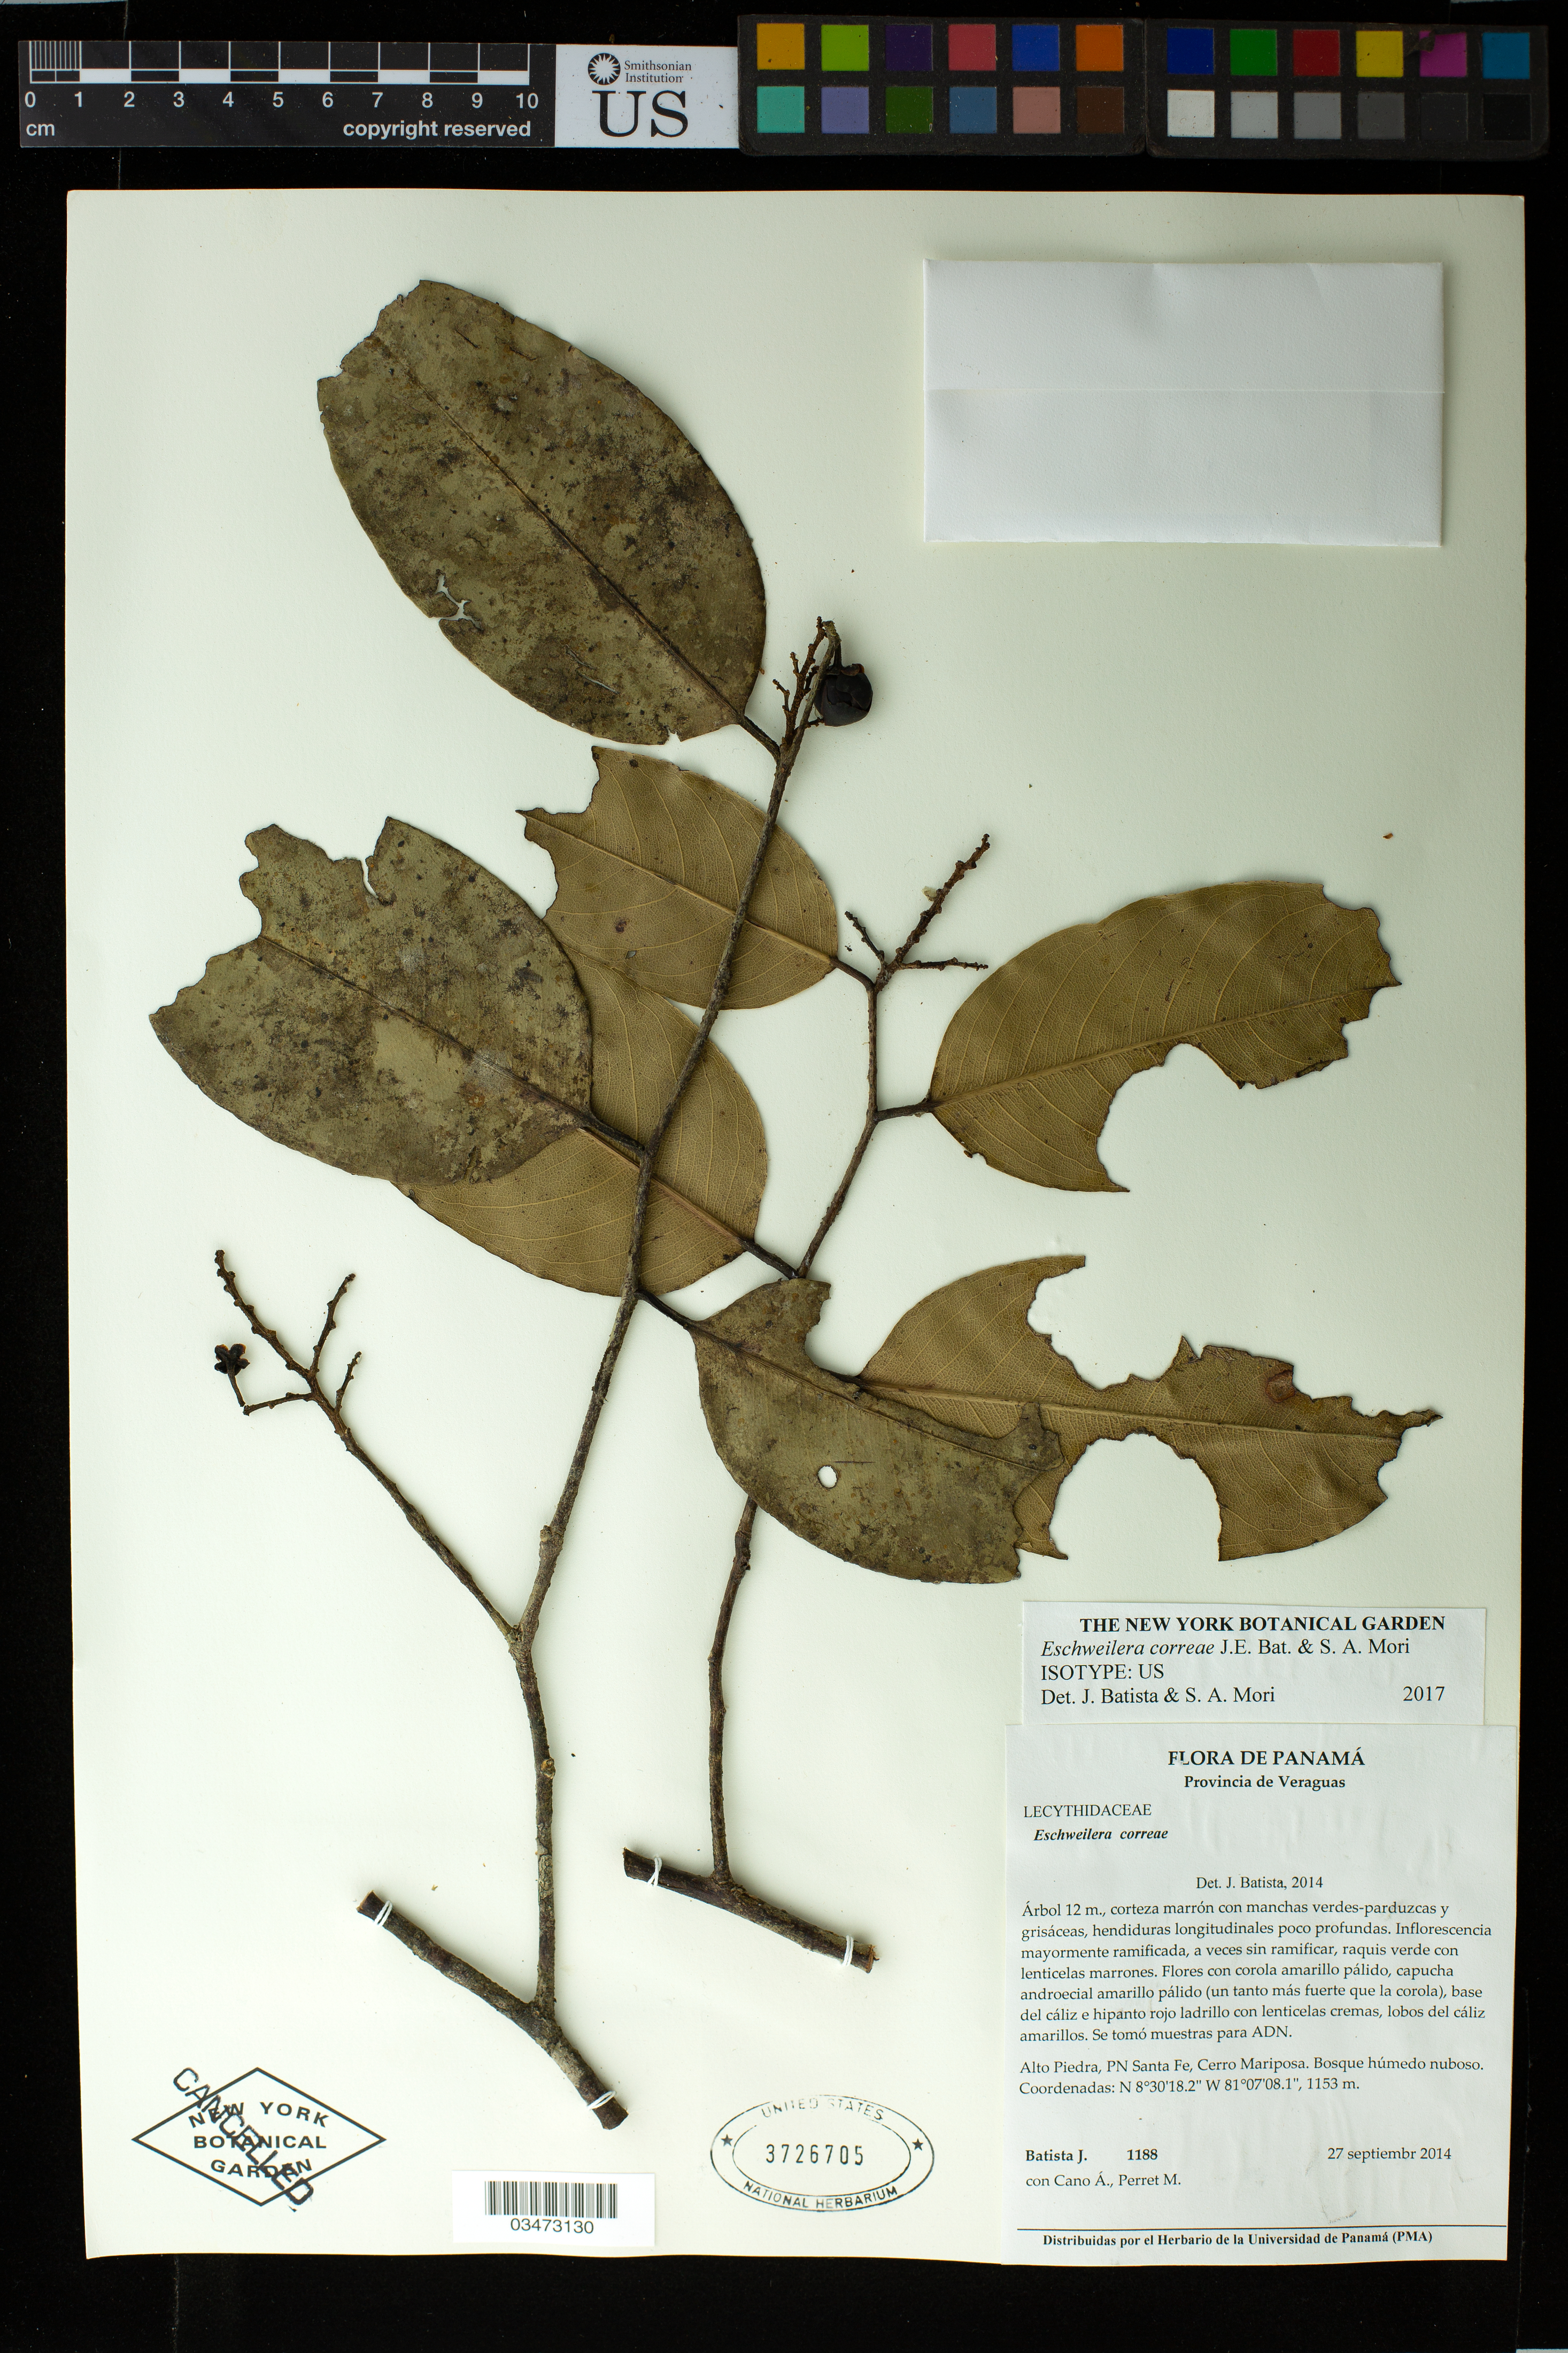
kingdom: Plantae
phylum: Tracheophyta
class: Magnoliopsida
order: Ericales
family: Lecythidaceae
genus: Eschweilera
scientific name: Eschweilera correae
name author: J.E. Bat. & S.A. Mori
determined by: Batista, Juvenal E.; Mori, Scott A.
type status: Isotype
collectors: J. Batista, A. Cano & M. Perret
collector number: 1188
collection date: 2014-09-27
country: Panama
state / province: Veraguas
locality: Alto Piedra, PN Santa Fe, Cerro Mariposa. Bosque humedo nuboso.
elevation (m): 1153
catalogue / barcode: US 3726705